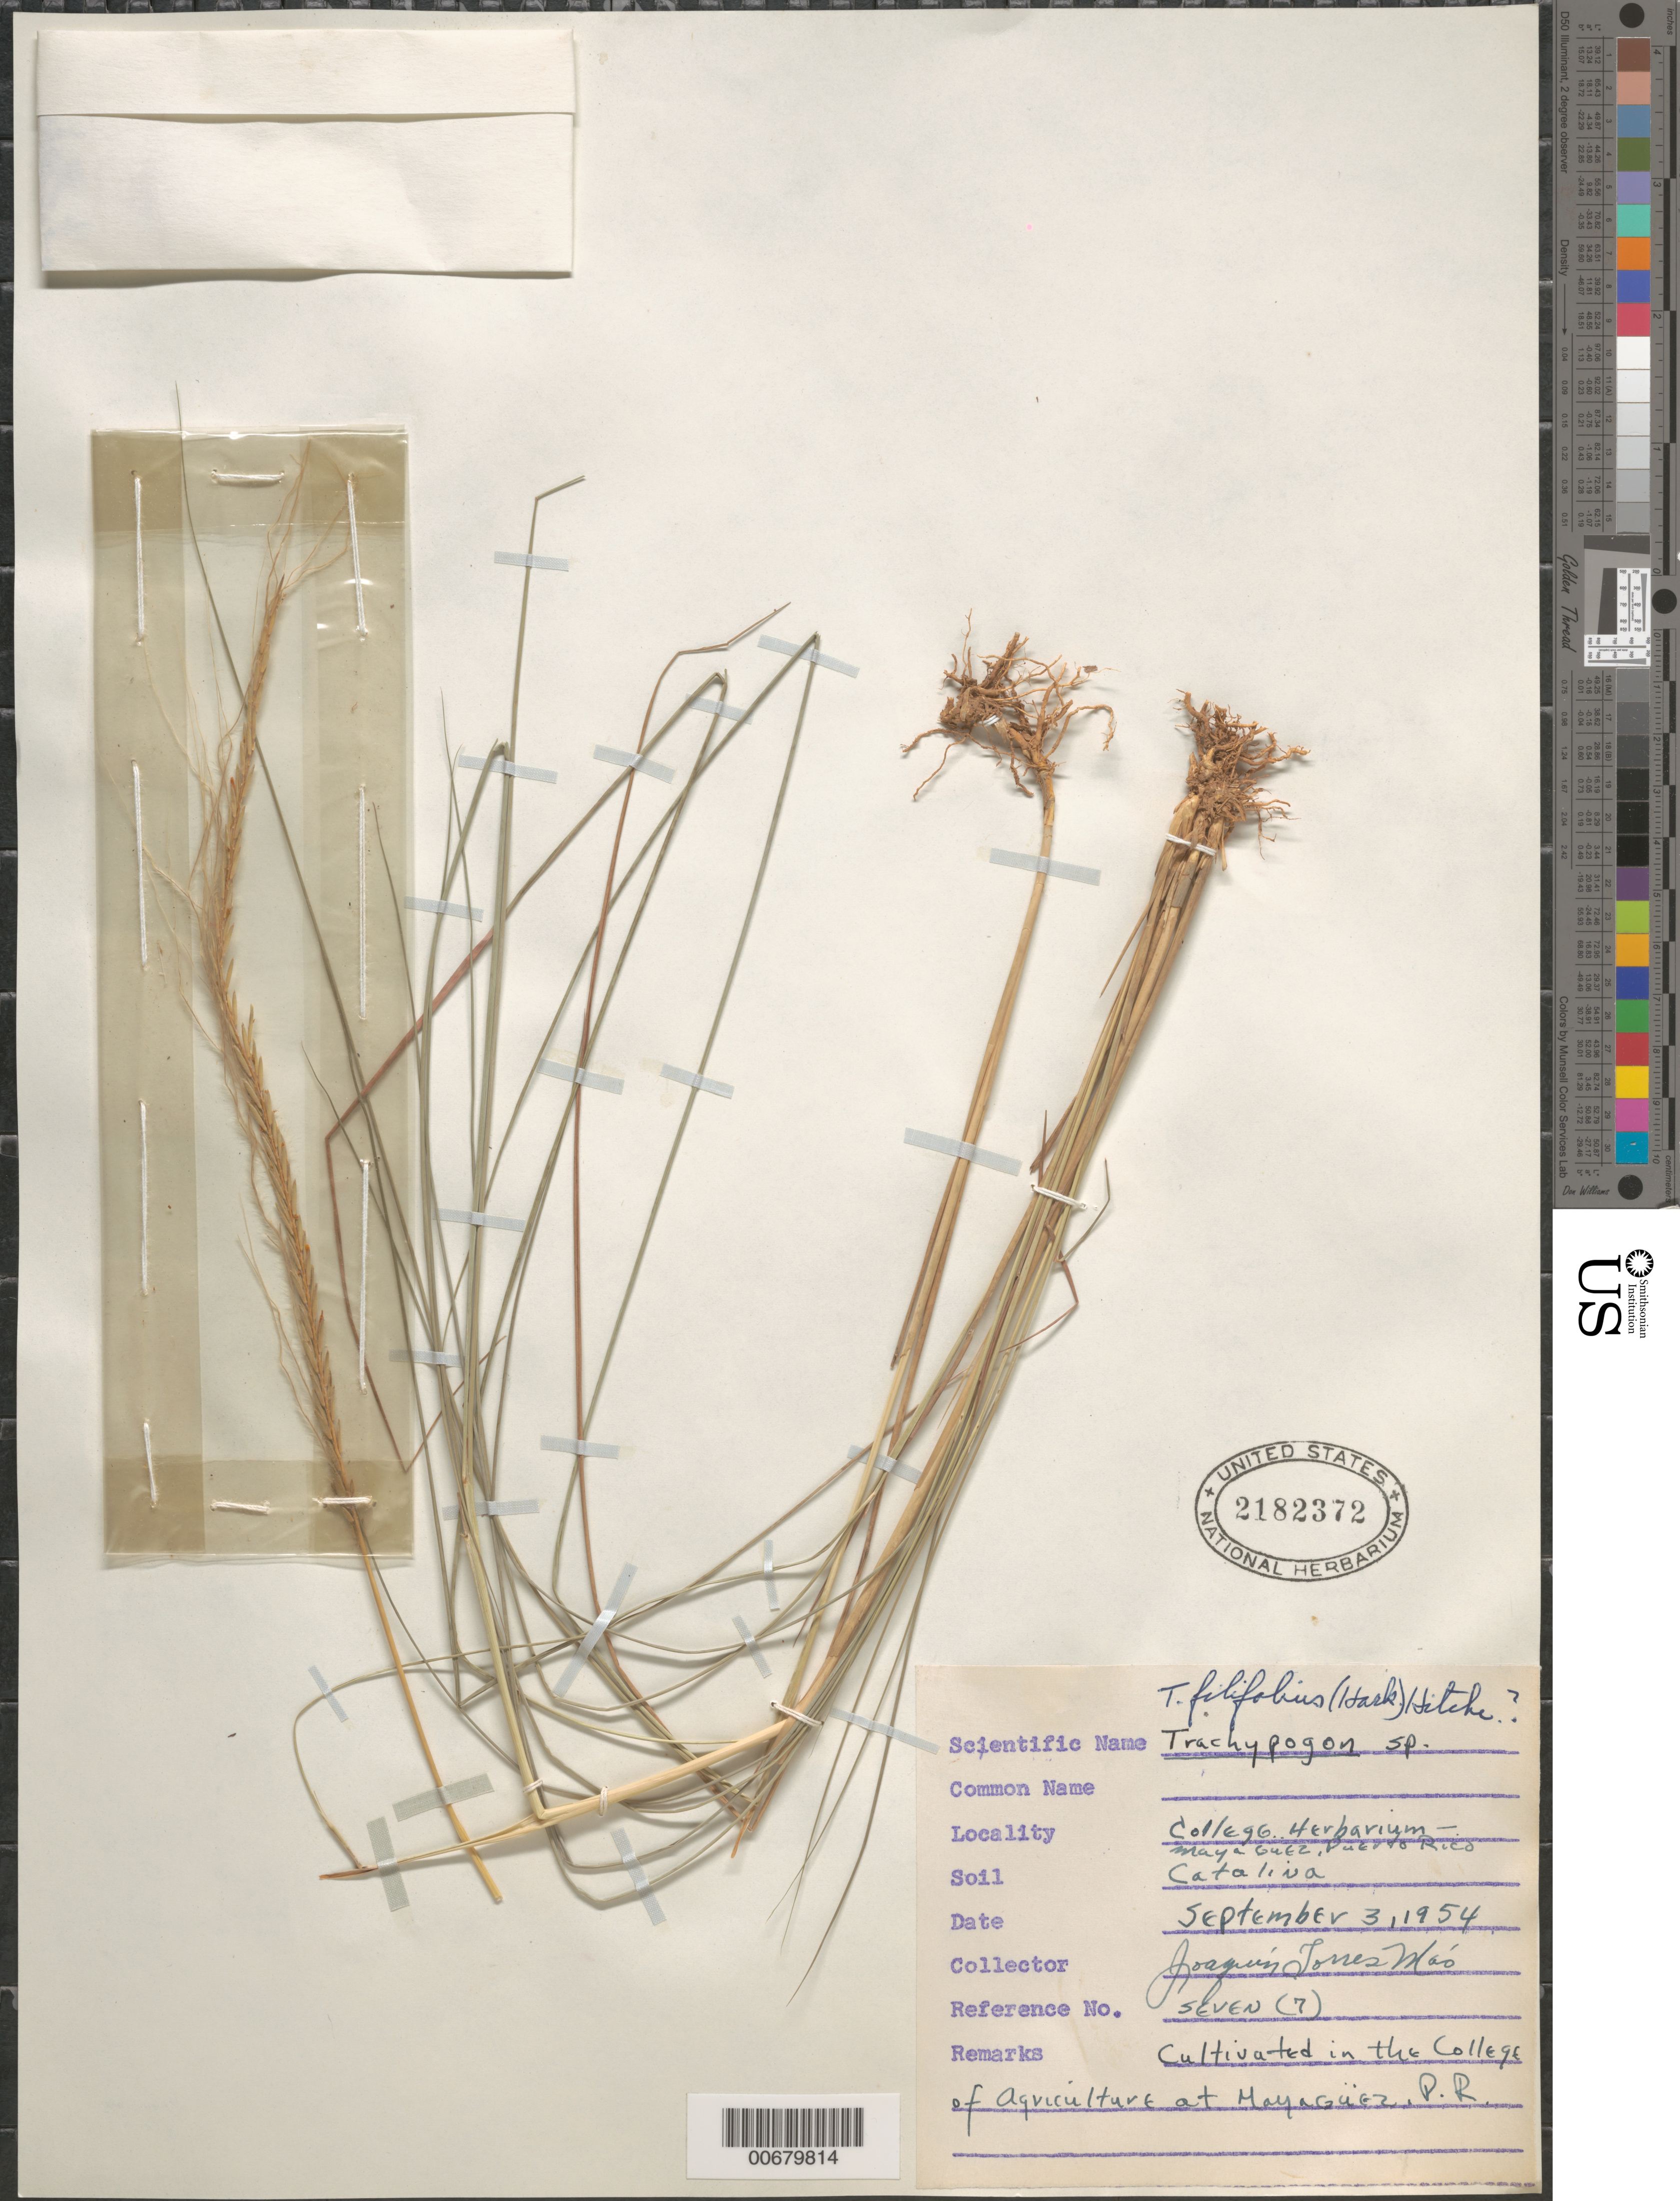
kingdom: Plantae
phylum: Tracheophyta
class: Liliopsida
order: Poales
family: Poaceae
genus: Trachypogon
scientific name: Trachypogon sp.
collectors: J. Más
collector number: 7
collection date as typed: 03 Sep 1954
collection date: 1954-09-03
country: Puerto Rico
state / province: Mayagüez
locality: College Herbarium, College of Agriculture at Mayaguez, P.R.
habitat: Catalina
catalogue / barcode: US 2182372